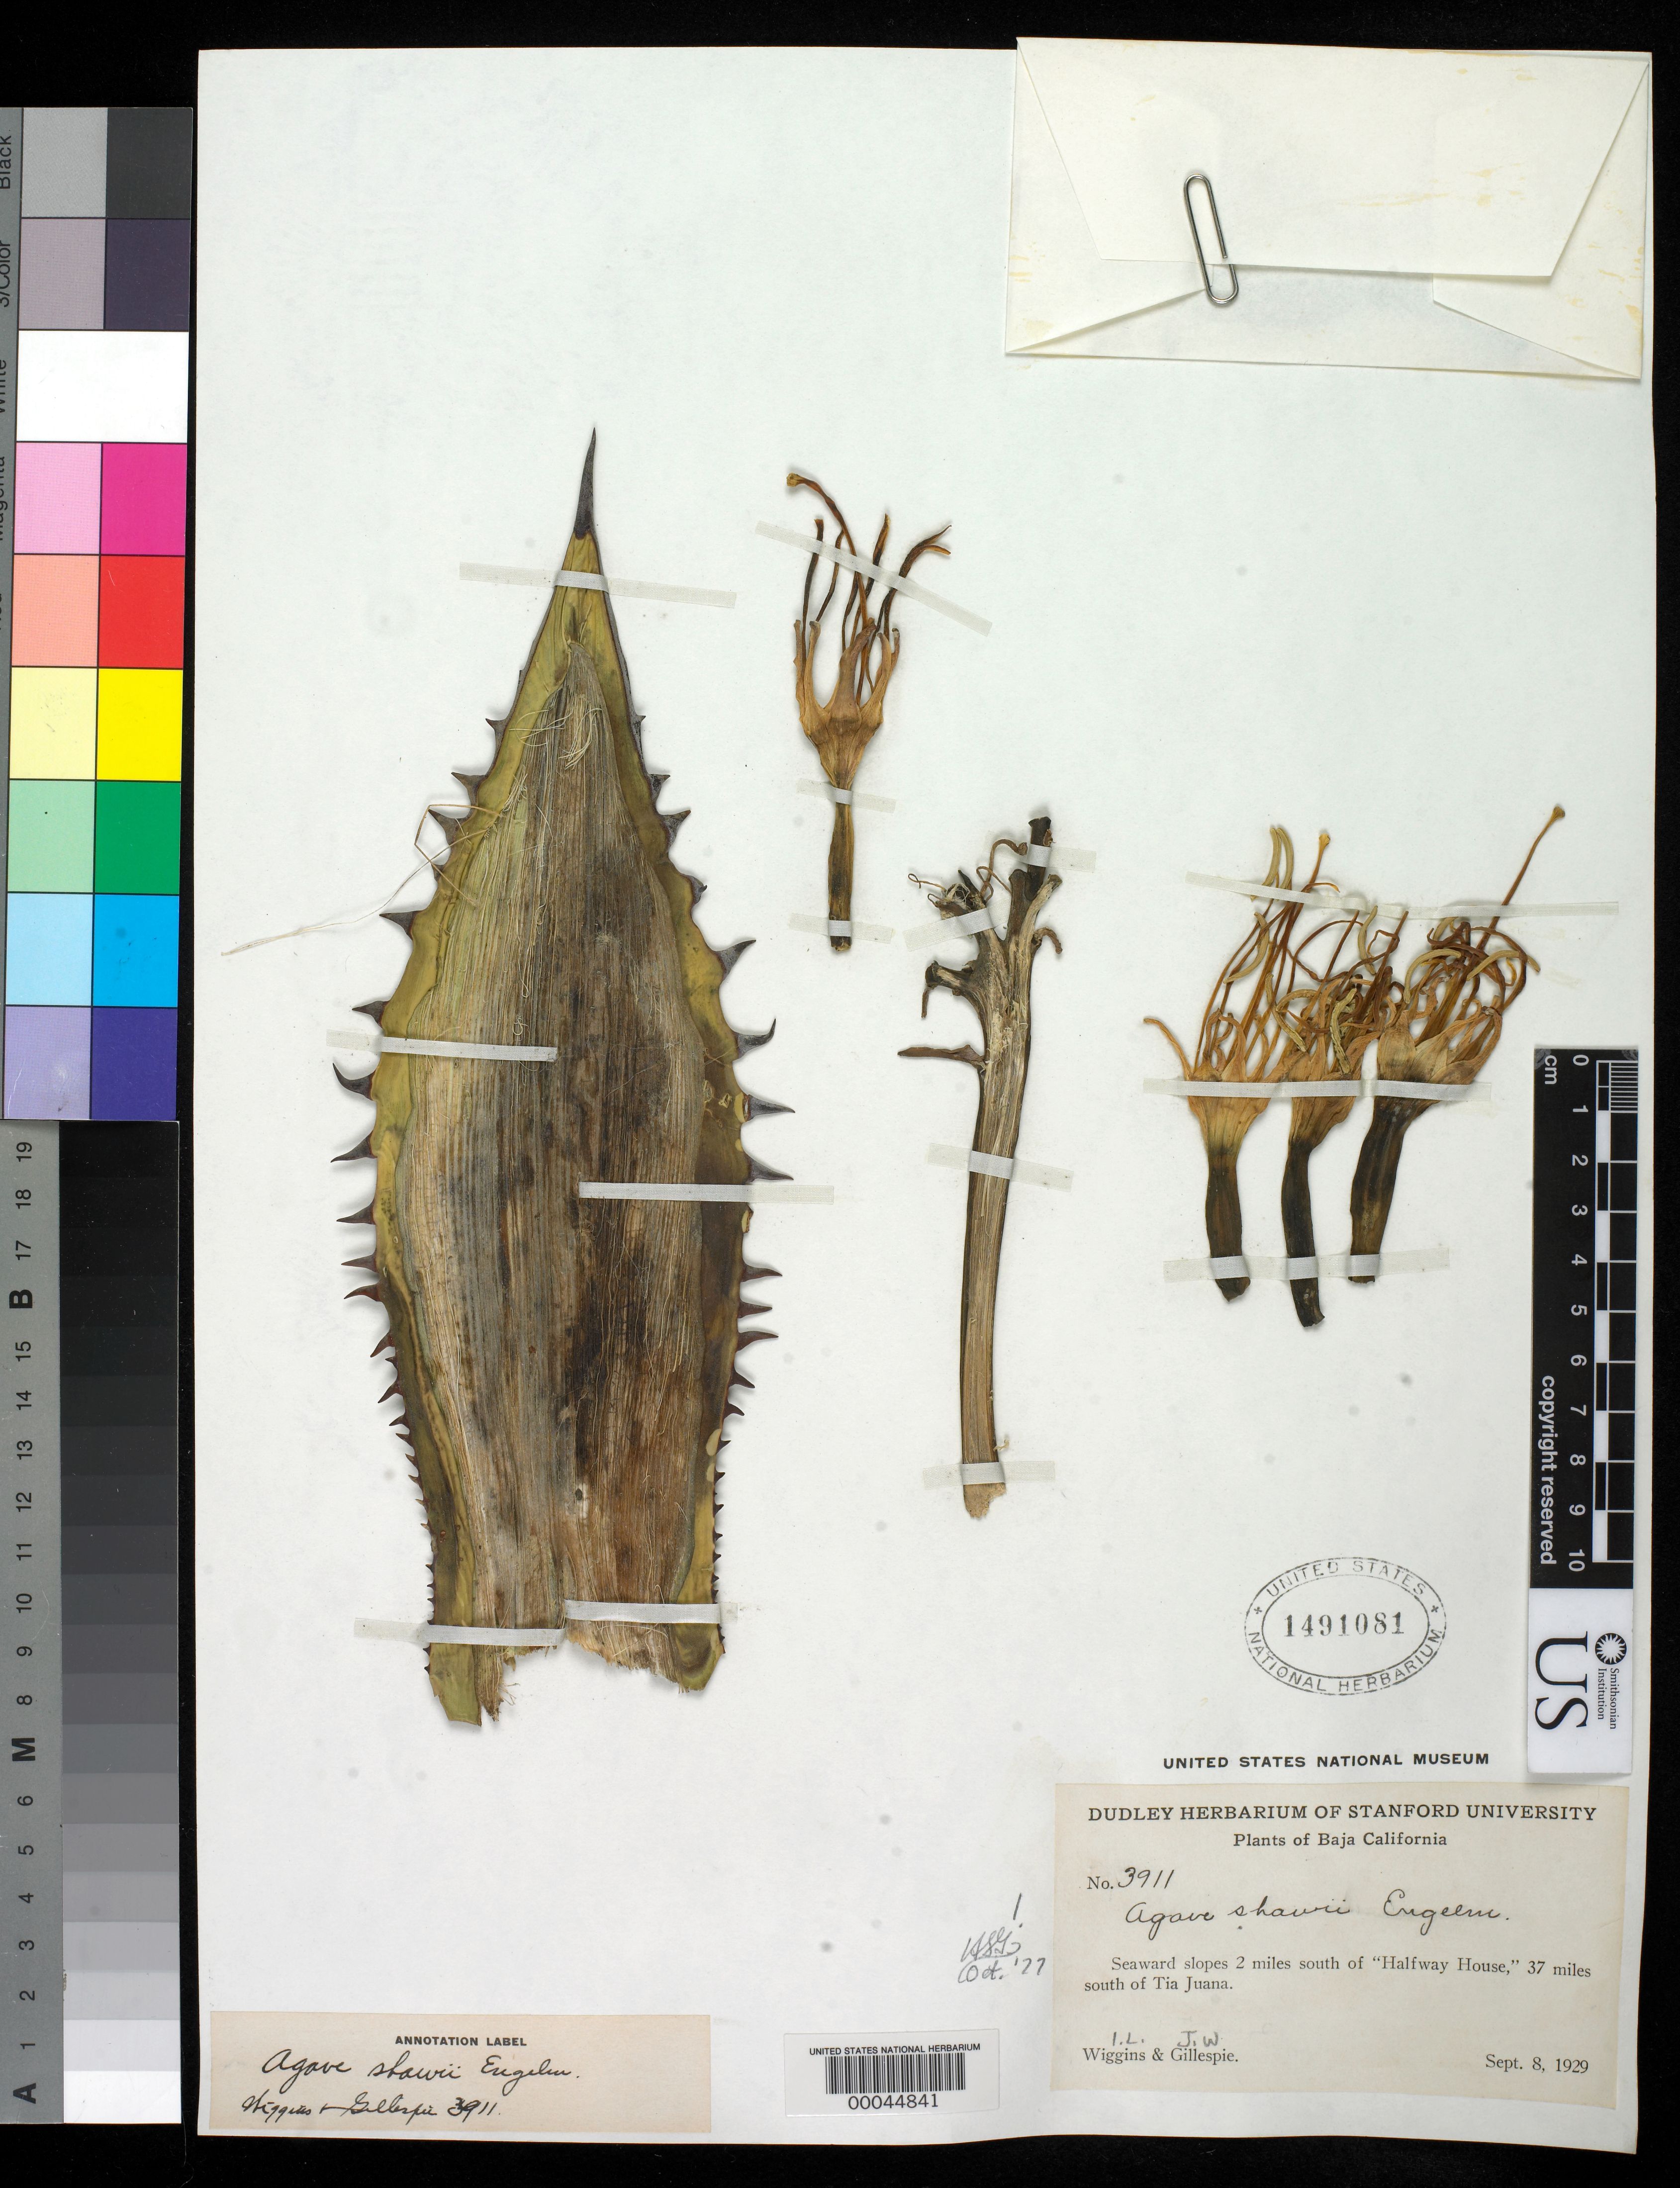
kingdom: Plantae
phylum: Tracheophyta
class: Liliopsida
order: Asparagales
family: Asparagaceae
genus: Agave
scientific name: Agave shawii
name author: Engelm.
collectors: I. L. Wiggins & J. W. Gillespie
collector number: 4006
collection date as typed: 08 Sep 1929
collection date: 1929-09-08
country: Mexico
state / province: Baja California Norte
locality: Seaward slopes 2 mi S of "halfway house", 37 mi S of Tiajuana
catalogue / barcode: US 1491081